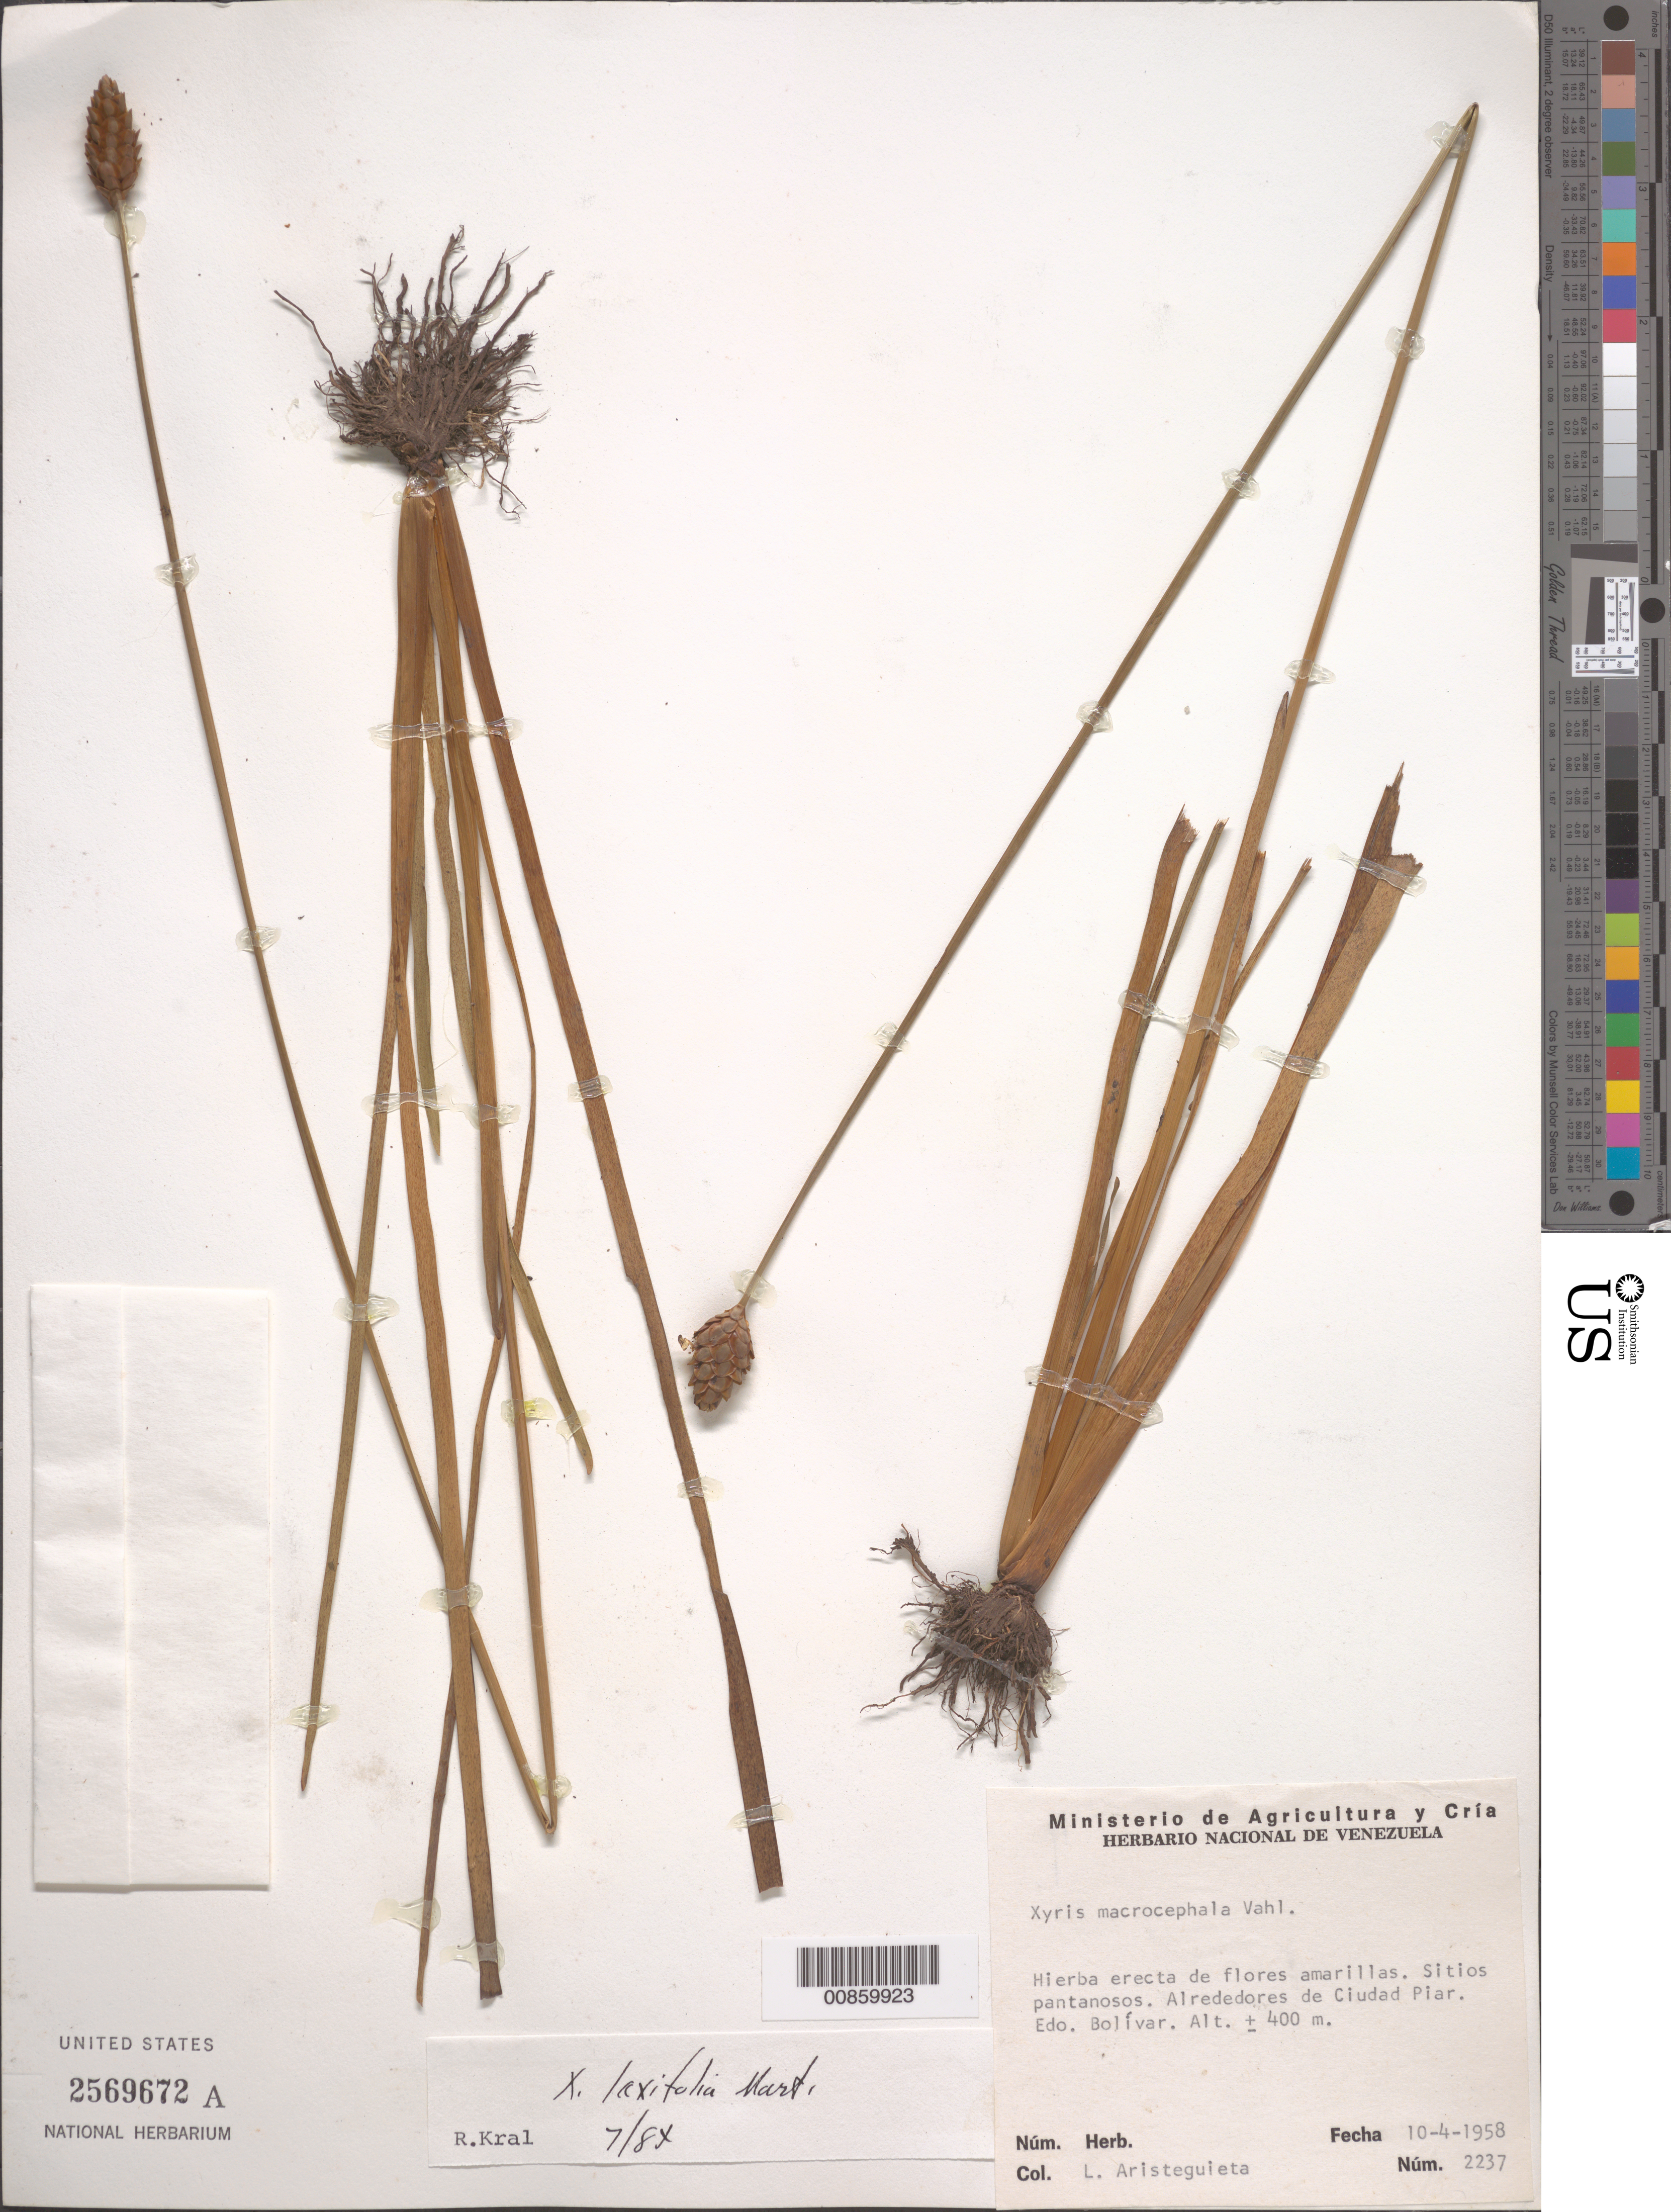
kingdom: Plantae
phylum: Tracheophyta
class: Liliopsida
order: Poales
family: Xyridaceae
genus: Xyris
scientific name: Xyris laxifolia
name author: Mart.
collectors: L. Aristeguieta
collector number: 2237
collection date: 1958-04-10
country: Venezuela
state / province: Bolivar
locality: Alrededores de Ciudad Piar.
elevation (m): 400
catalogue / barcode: US 2569672A